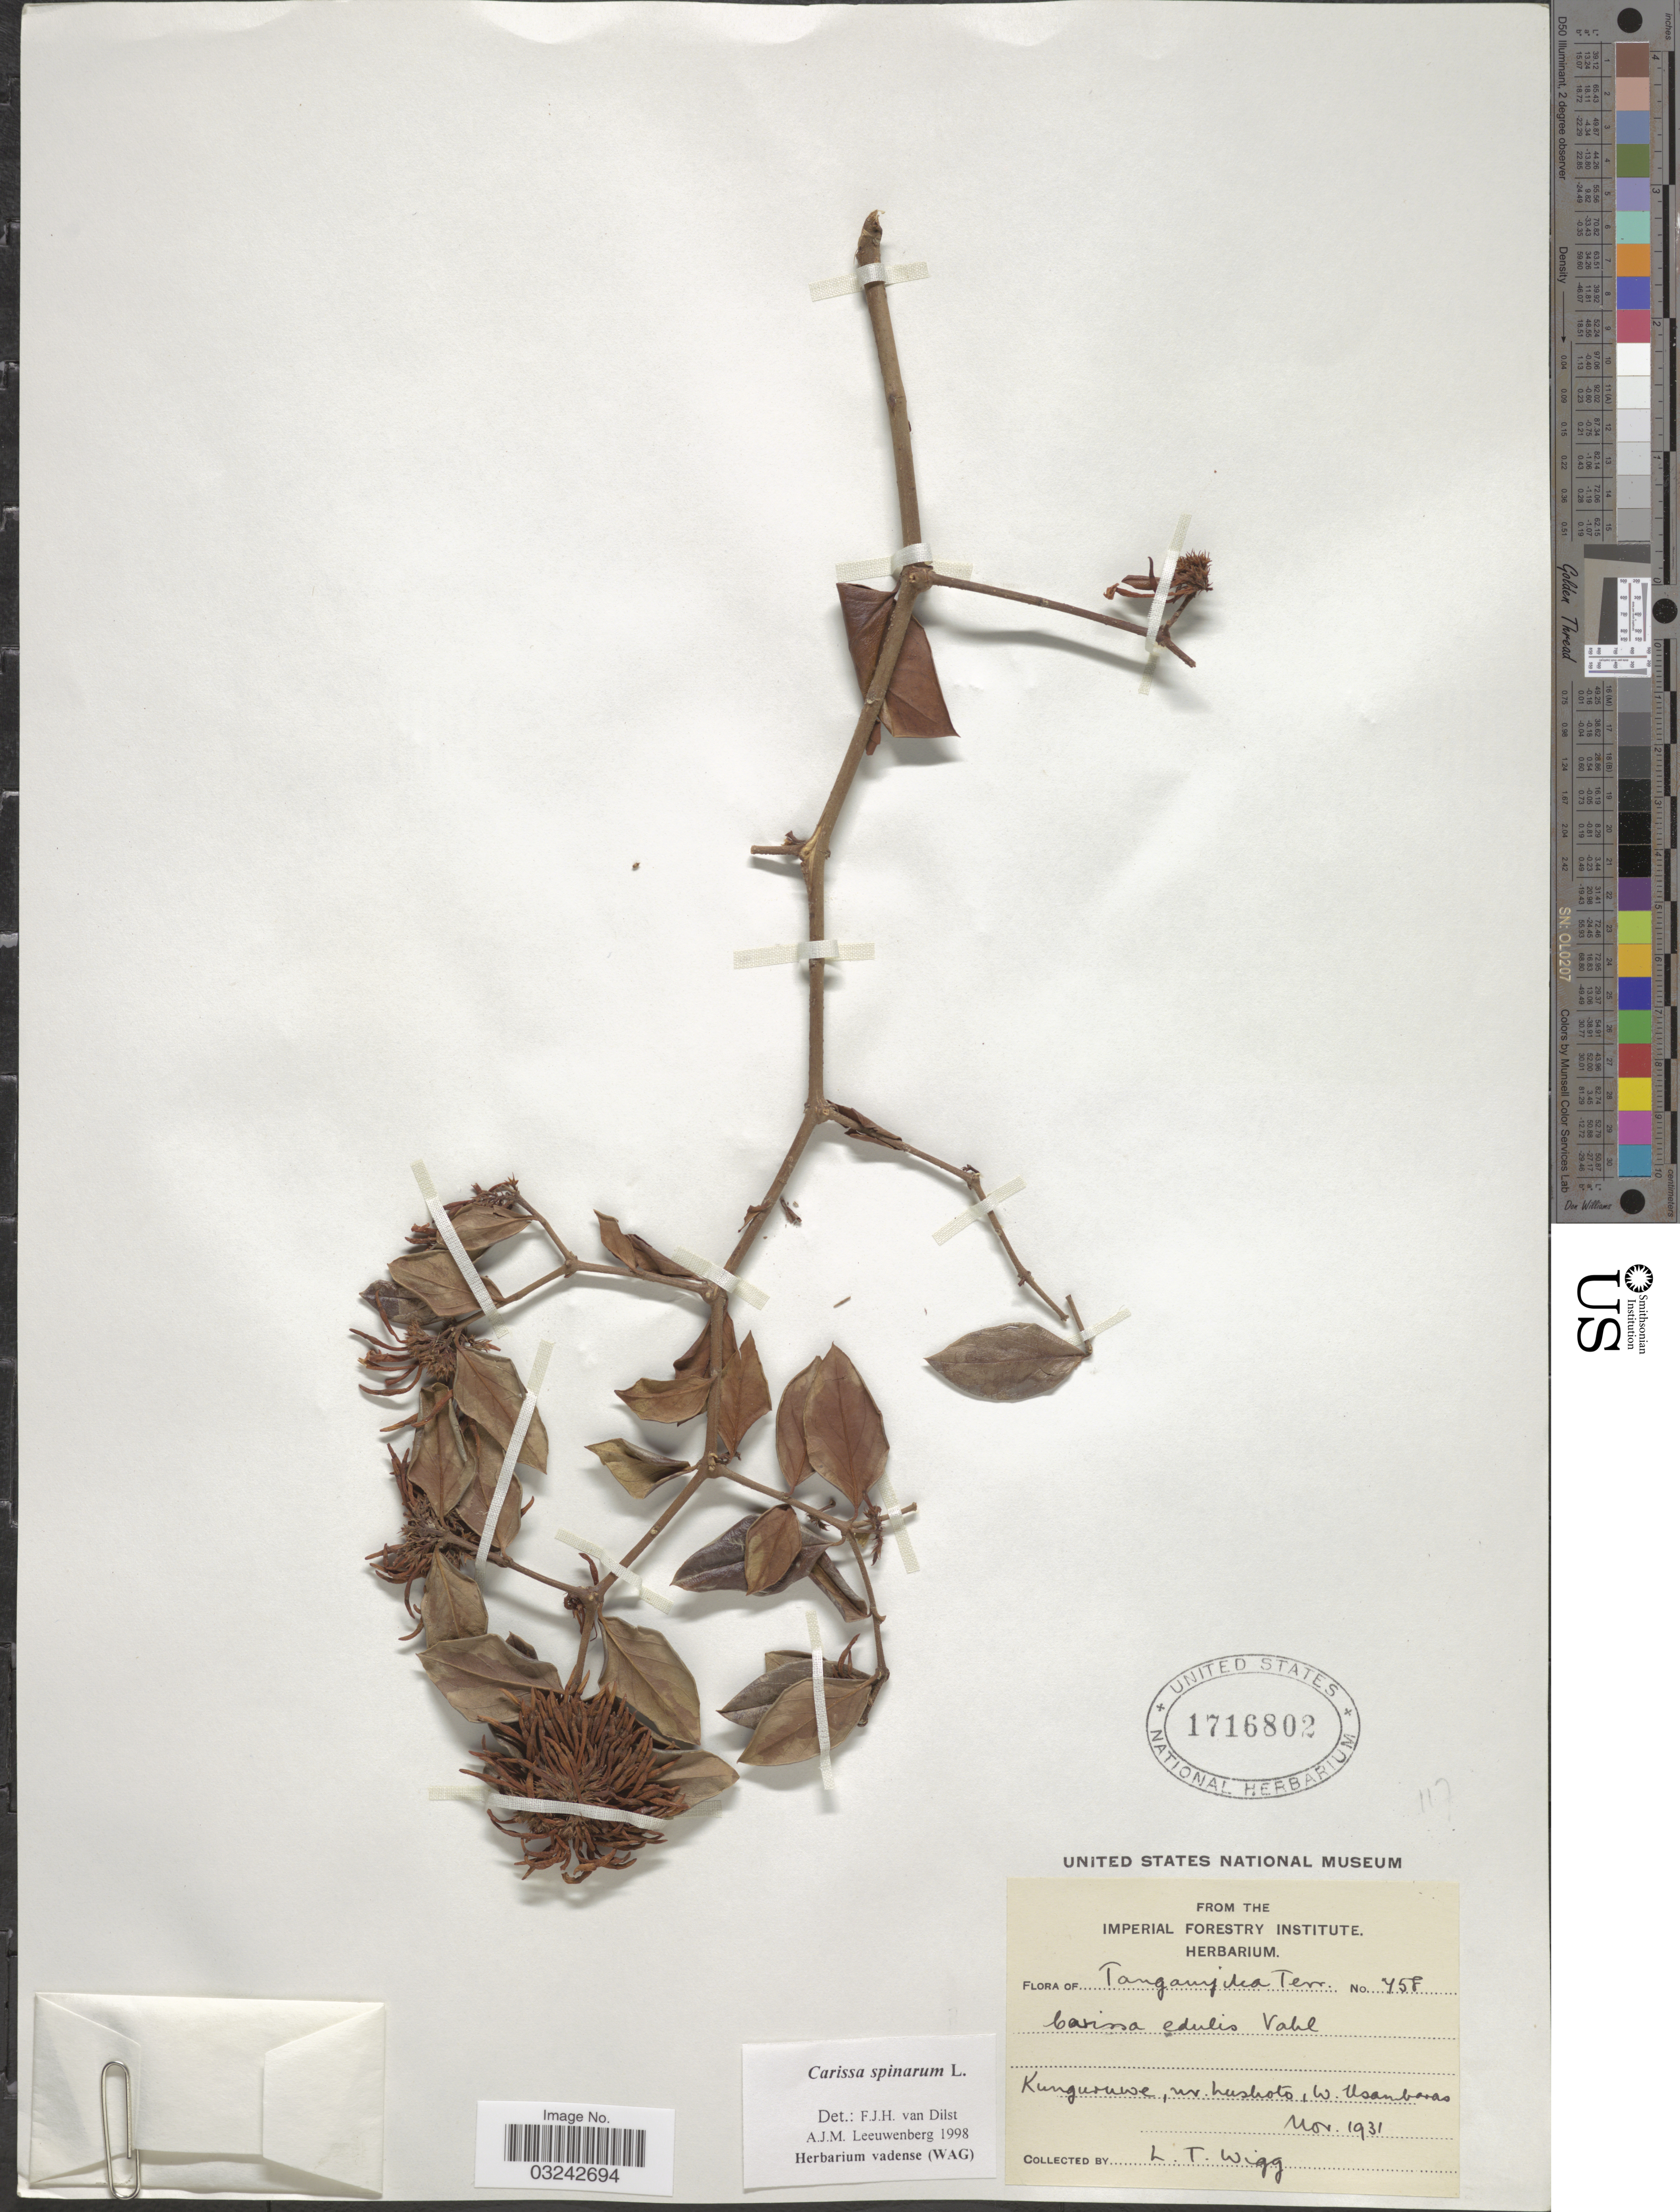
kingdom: Plantae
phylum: Tracheophyta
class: Magnoliopsida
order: Gentianales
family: Apocynaceae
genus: Carissa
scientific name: Carissa spinarum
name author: L.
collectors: L. Wigg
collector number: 458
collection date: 1931-11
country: Tanzania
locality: Tanganyika Terr. Kunguruwe, nr. Lushoto, W. Usambaras.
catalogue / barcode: US 1716802